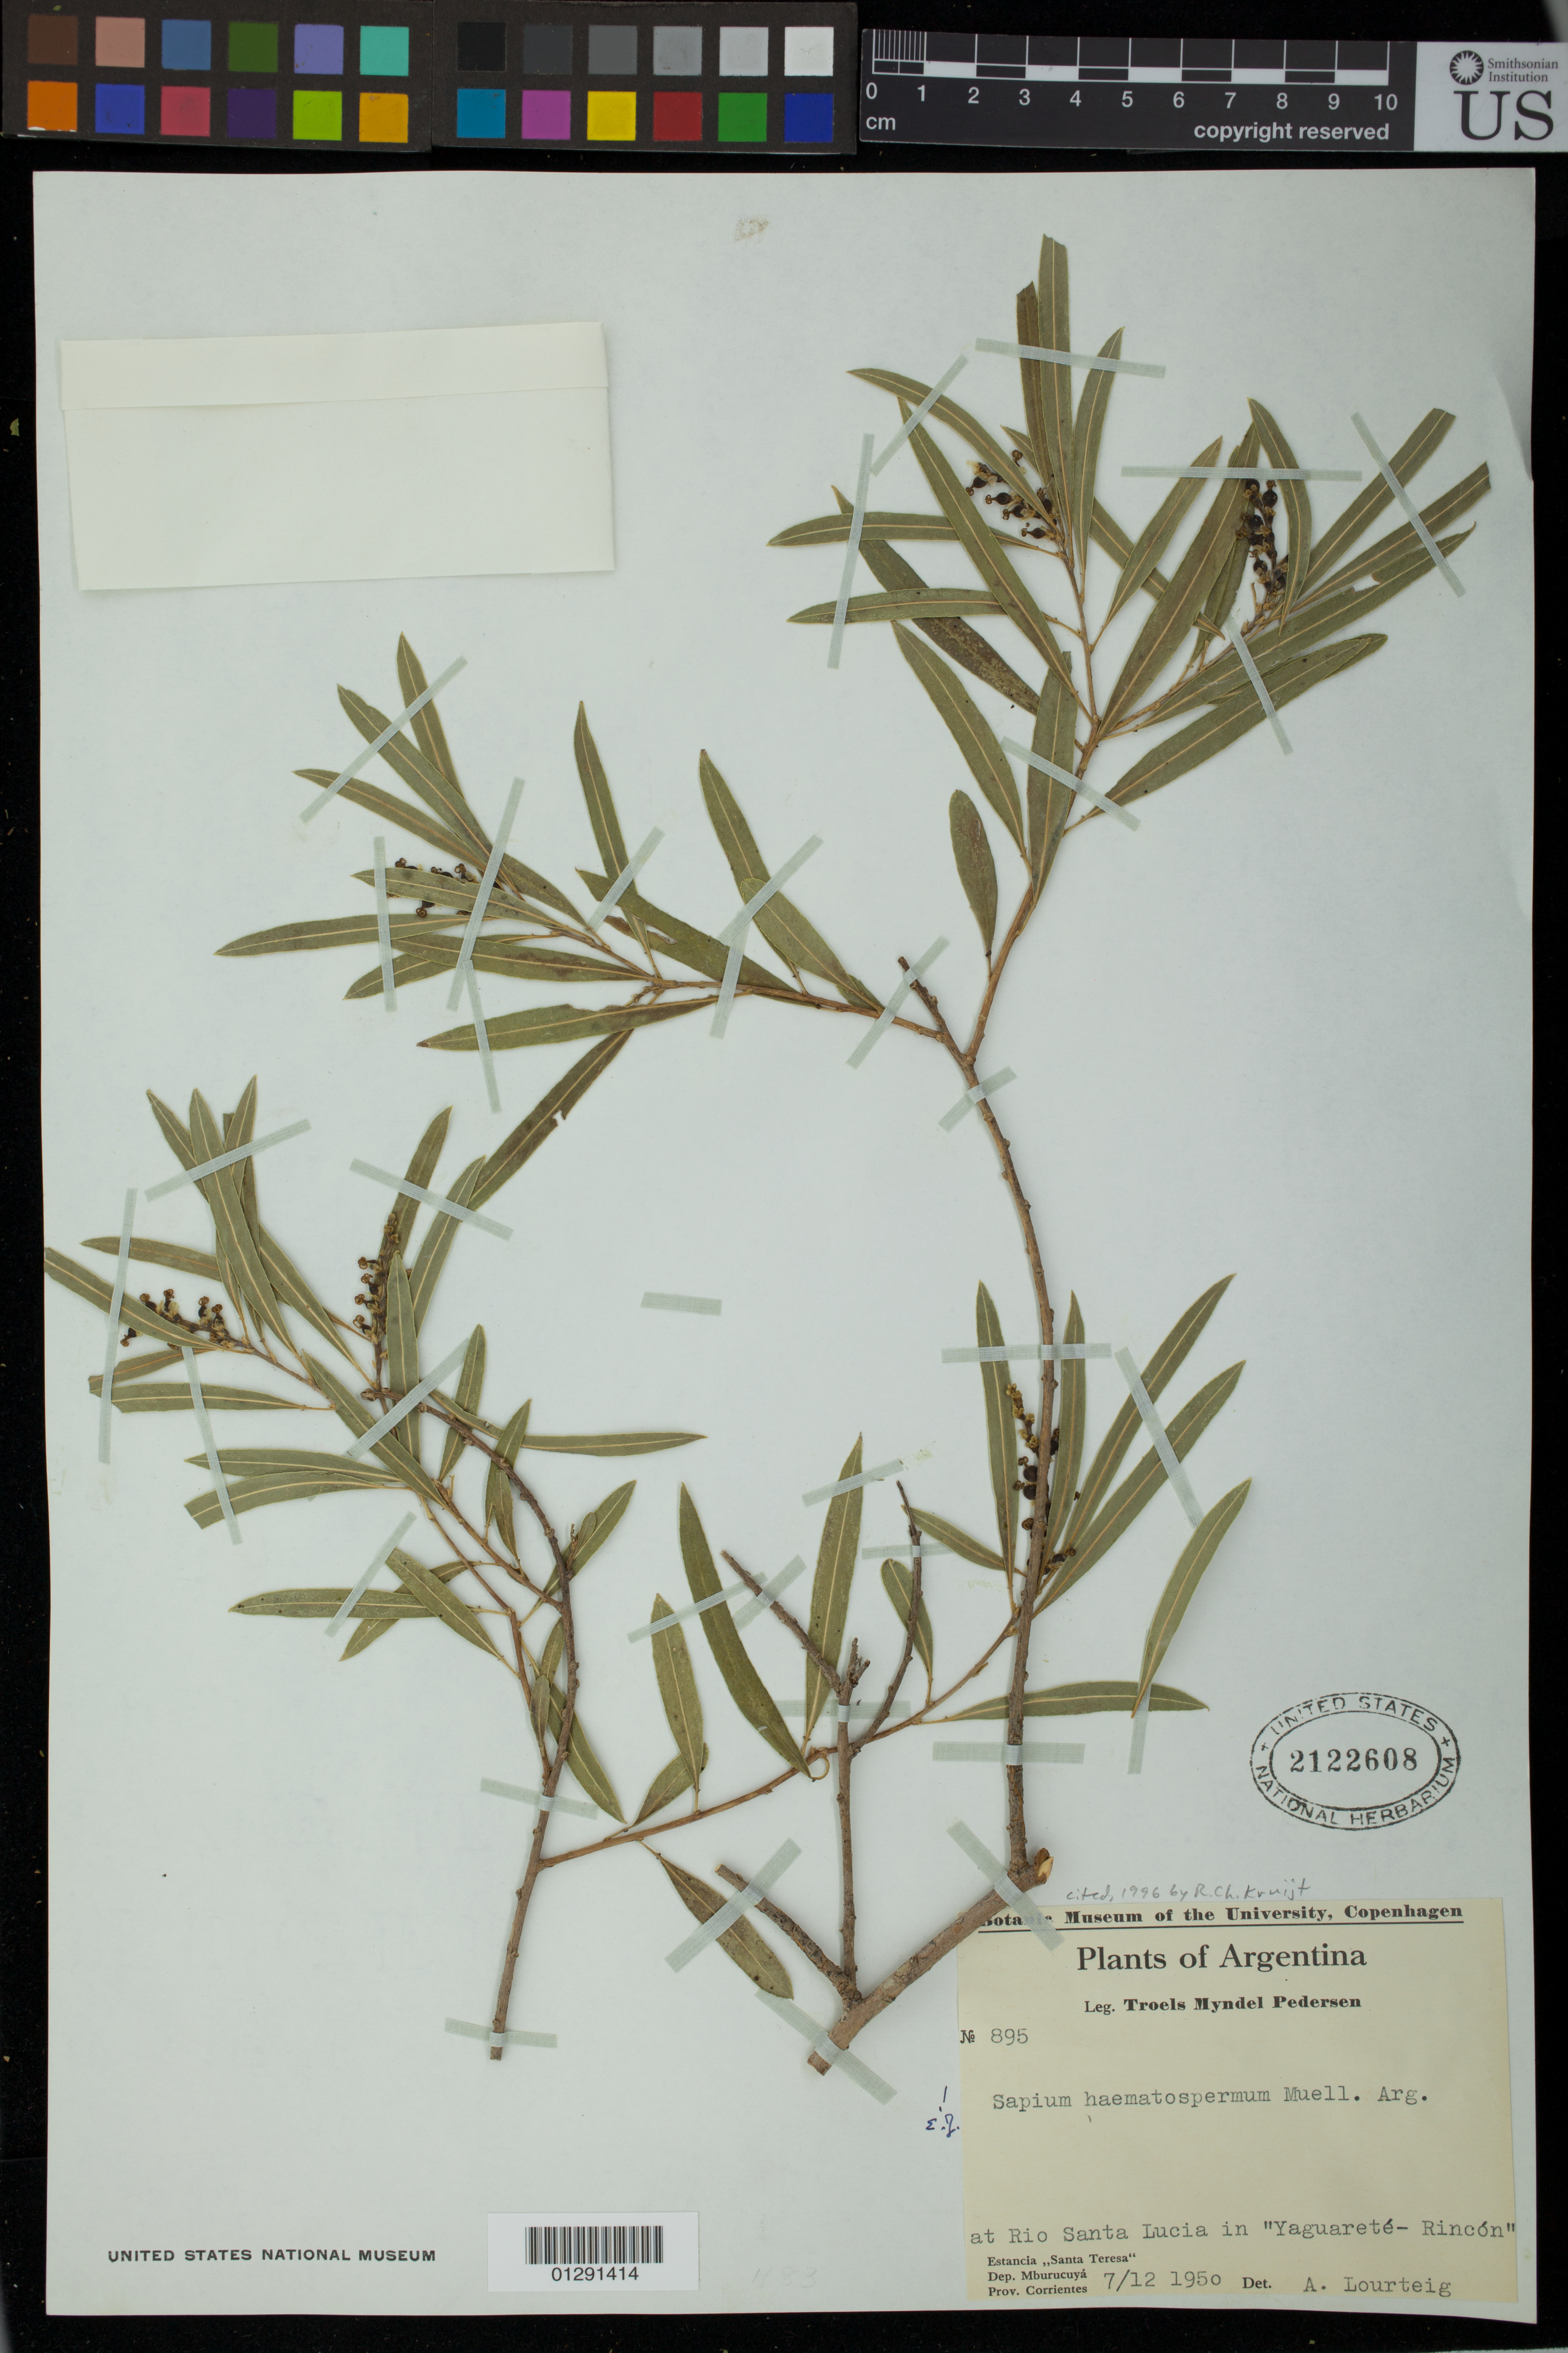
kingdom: Plantae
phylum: Tracheophyta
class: Magnoliopsida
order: Malpighiales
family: Euphorbiaceae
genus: Sapium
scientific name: Sapium haematospermum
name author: Müll. Arg.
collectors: T. M. Pedersen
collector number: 895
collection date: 1950-07-12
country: Argentina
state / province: Corrientes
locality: At Rio Santa Lucia, in "Yaguarete- Rincon", Estancia Santa Teresa, Mbutucuya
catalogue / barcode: US 2122608